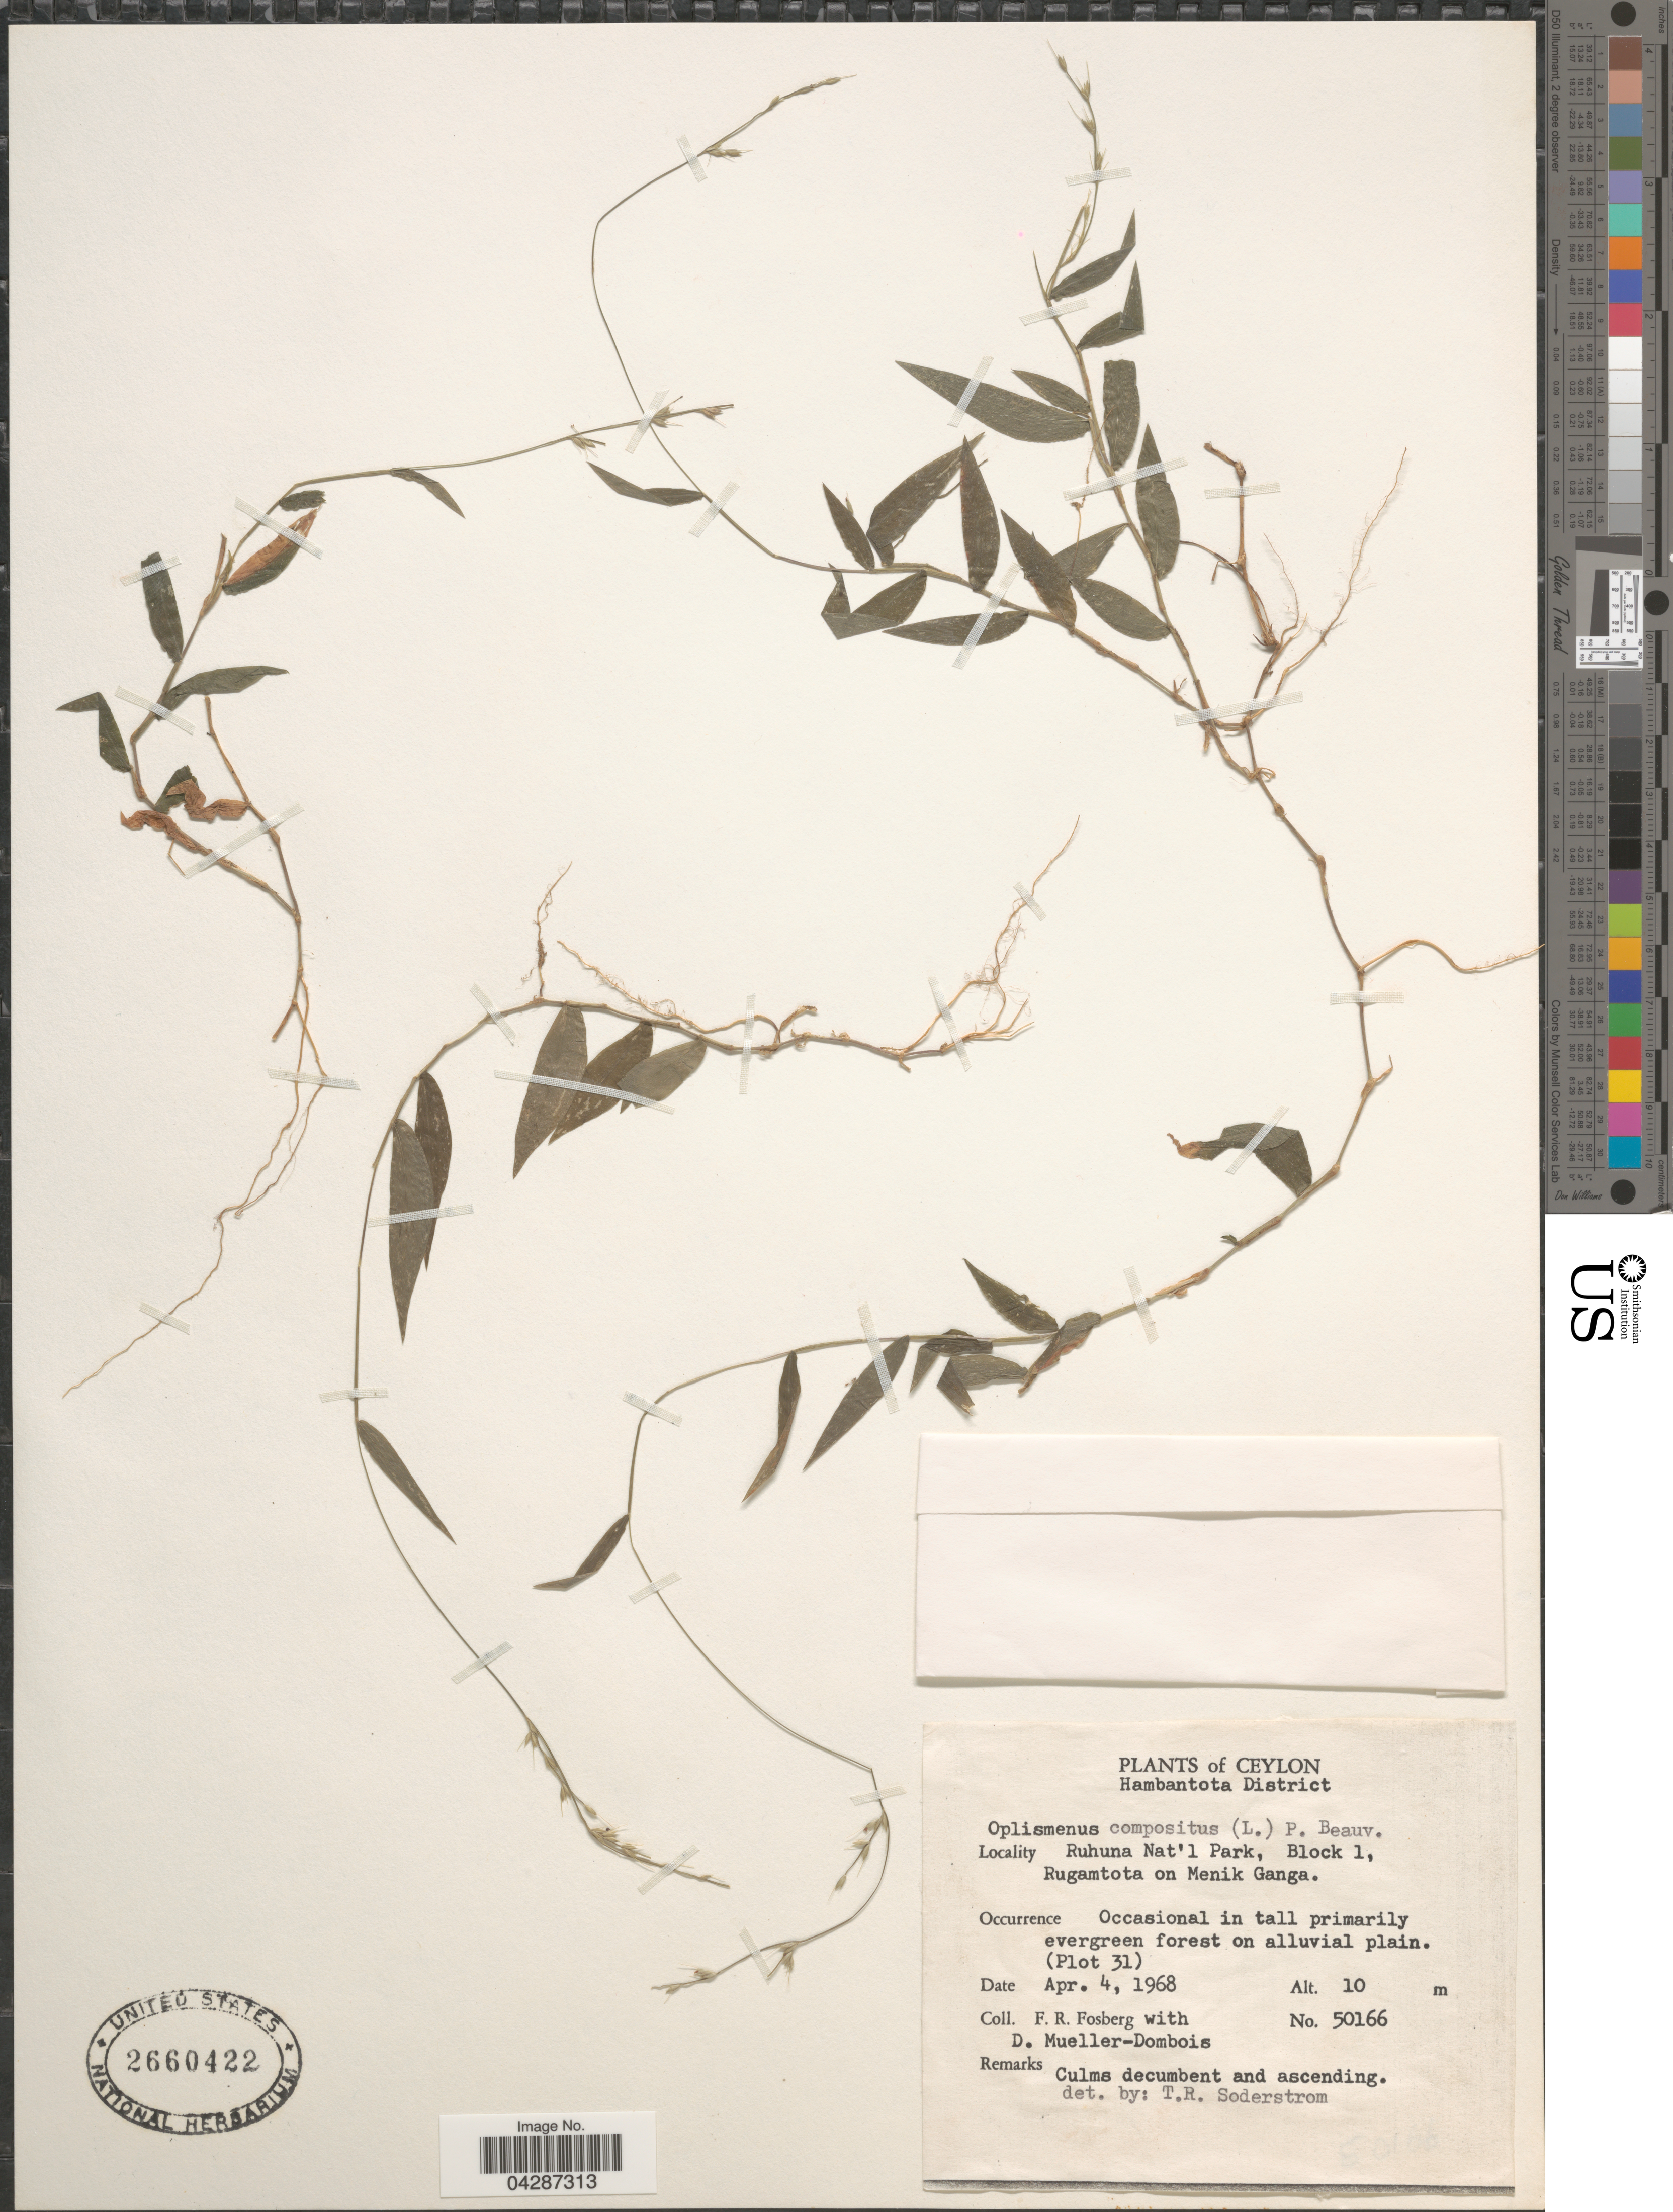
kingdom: Plantae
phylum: Tracheophyta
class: Liliopsida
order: Poales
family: Poaceae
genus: Oplismenus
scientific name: Oplismenus compositus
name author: (L.) P. Beauv.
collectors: F. R. Fosberg & D. Mueller-Dombois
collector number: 50166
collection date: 1968-04-04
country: Sri Lanka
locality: Ceylon. Hambantota District. Ruhuna Nat'l Park, Block 1, Rugamtota on Menik Ganga. Occasional in tall primarily evergreen forest on alluvial plain (Plot 31).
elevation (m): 10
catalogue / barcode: US 2660422